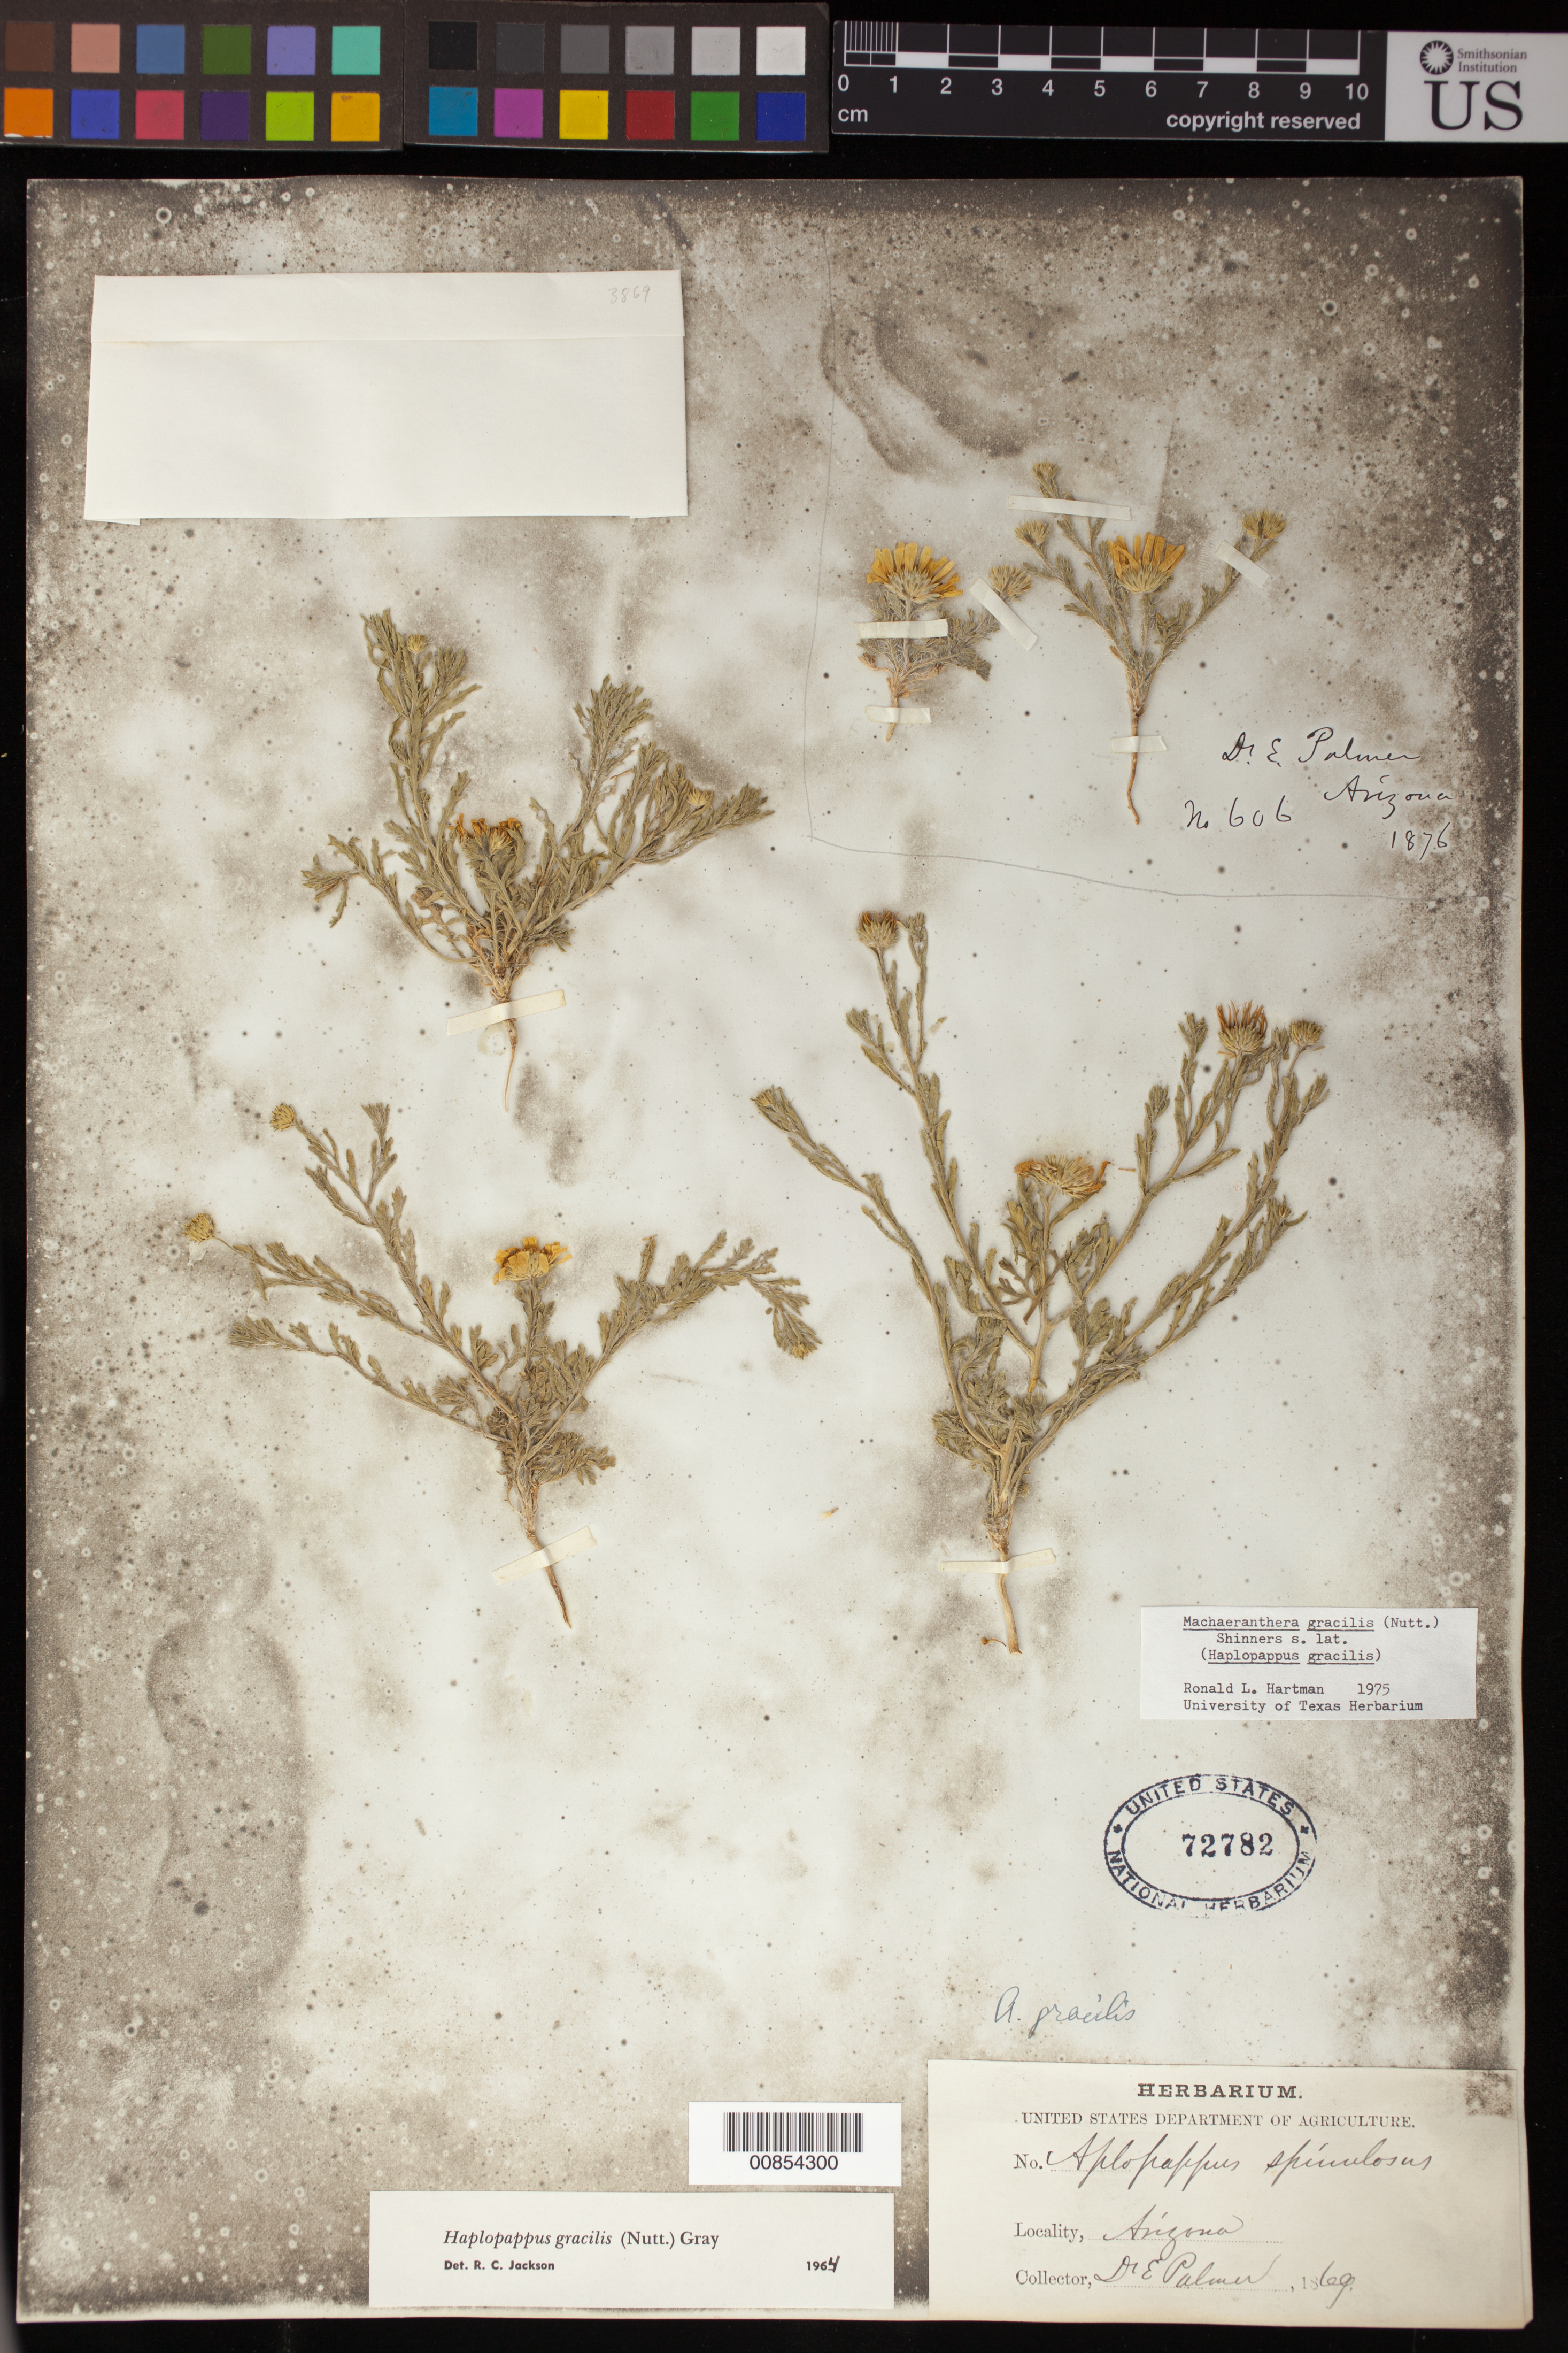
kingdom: Plantae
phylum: Tracheophyta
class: Magnoliopsida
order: Asterales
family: Asteraceae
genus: Machaeranthera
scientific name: Machaeranthera gracilis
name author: (Nutt.) Shinners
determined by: Hartman, R. L.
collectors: E. Palmer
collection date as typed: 1869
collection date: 1869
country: United States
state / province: Arizona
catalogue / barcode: US 72782